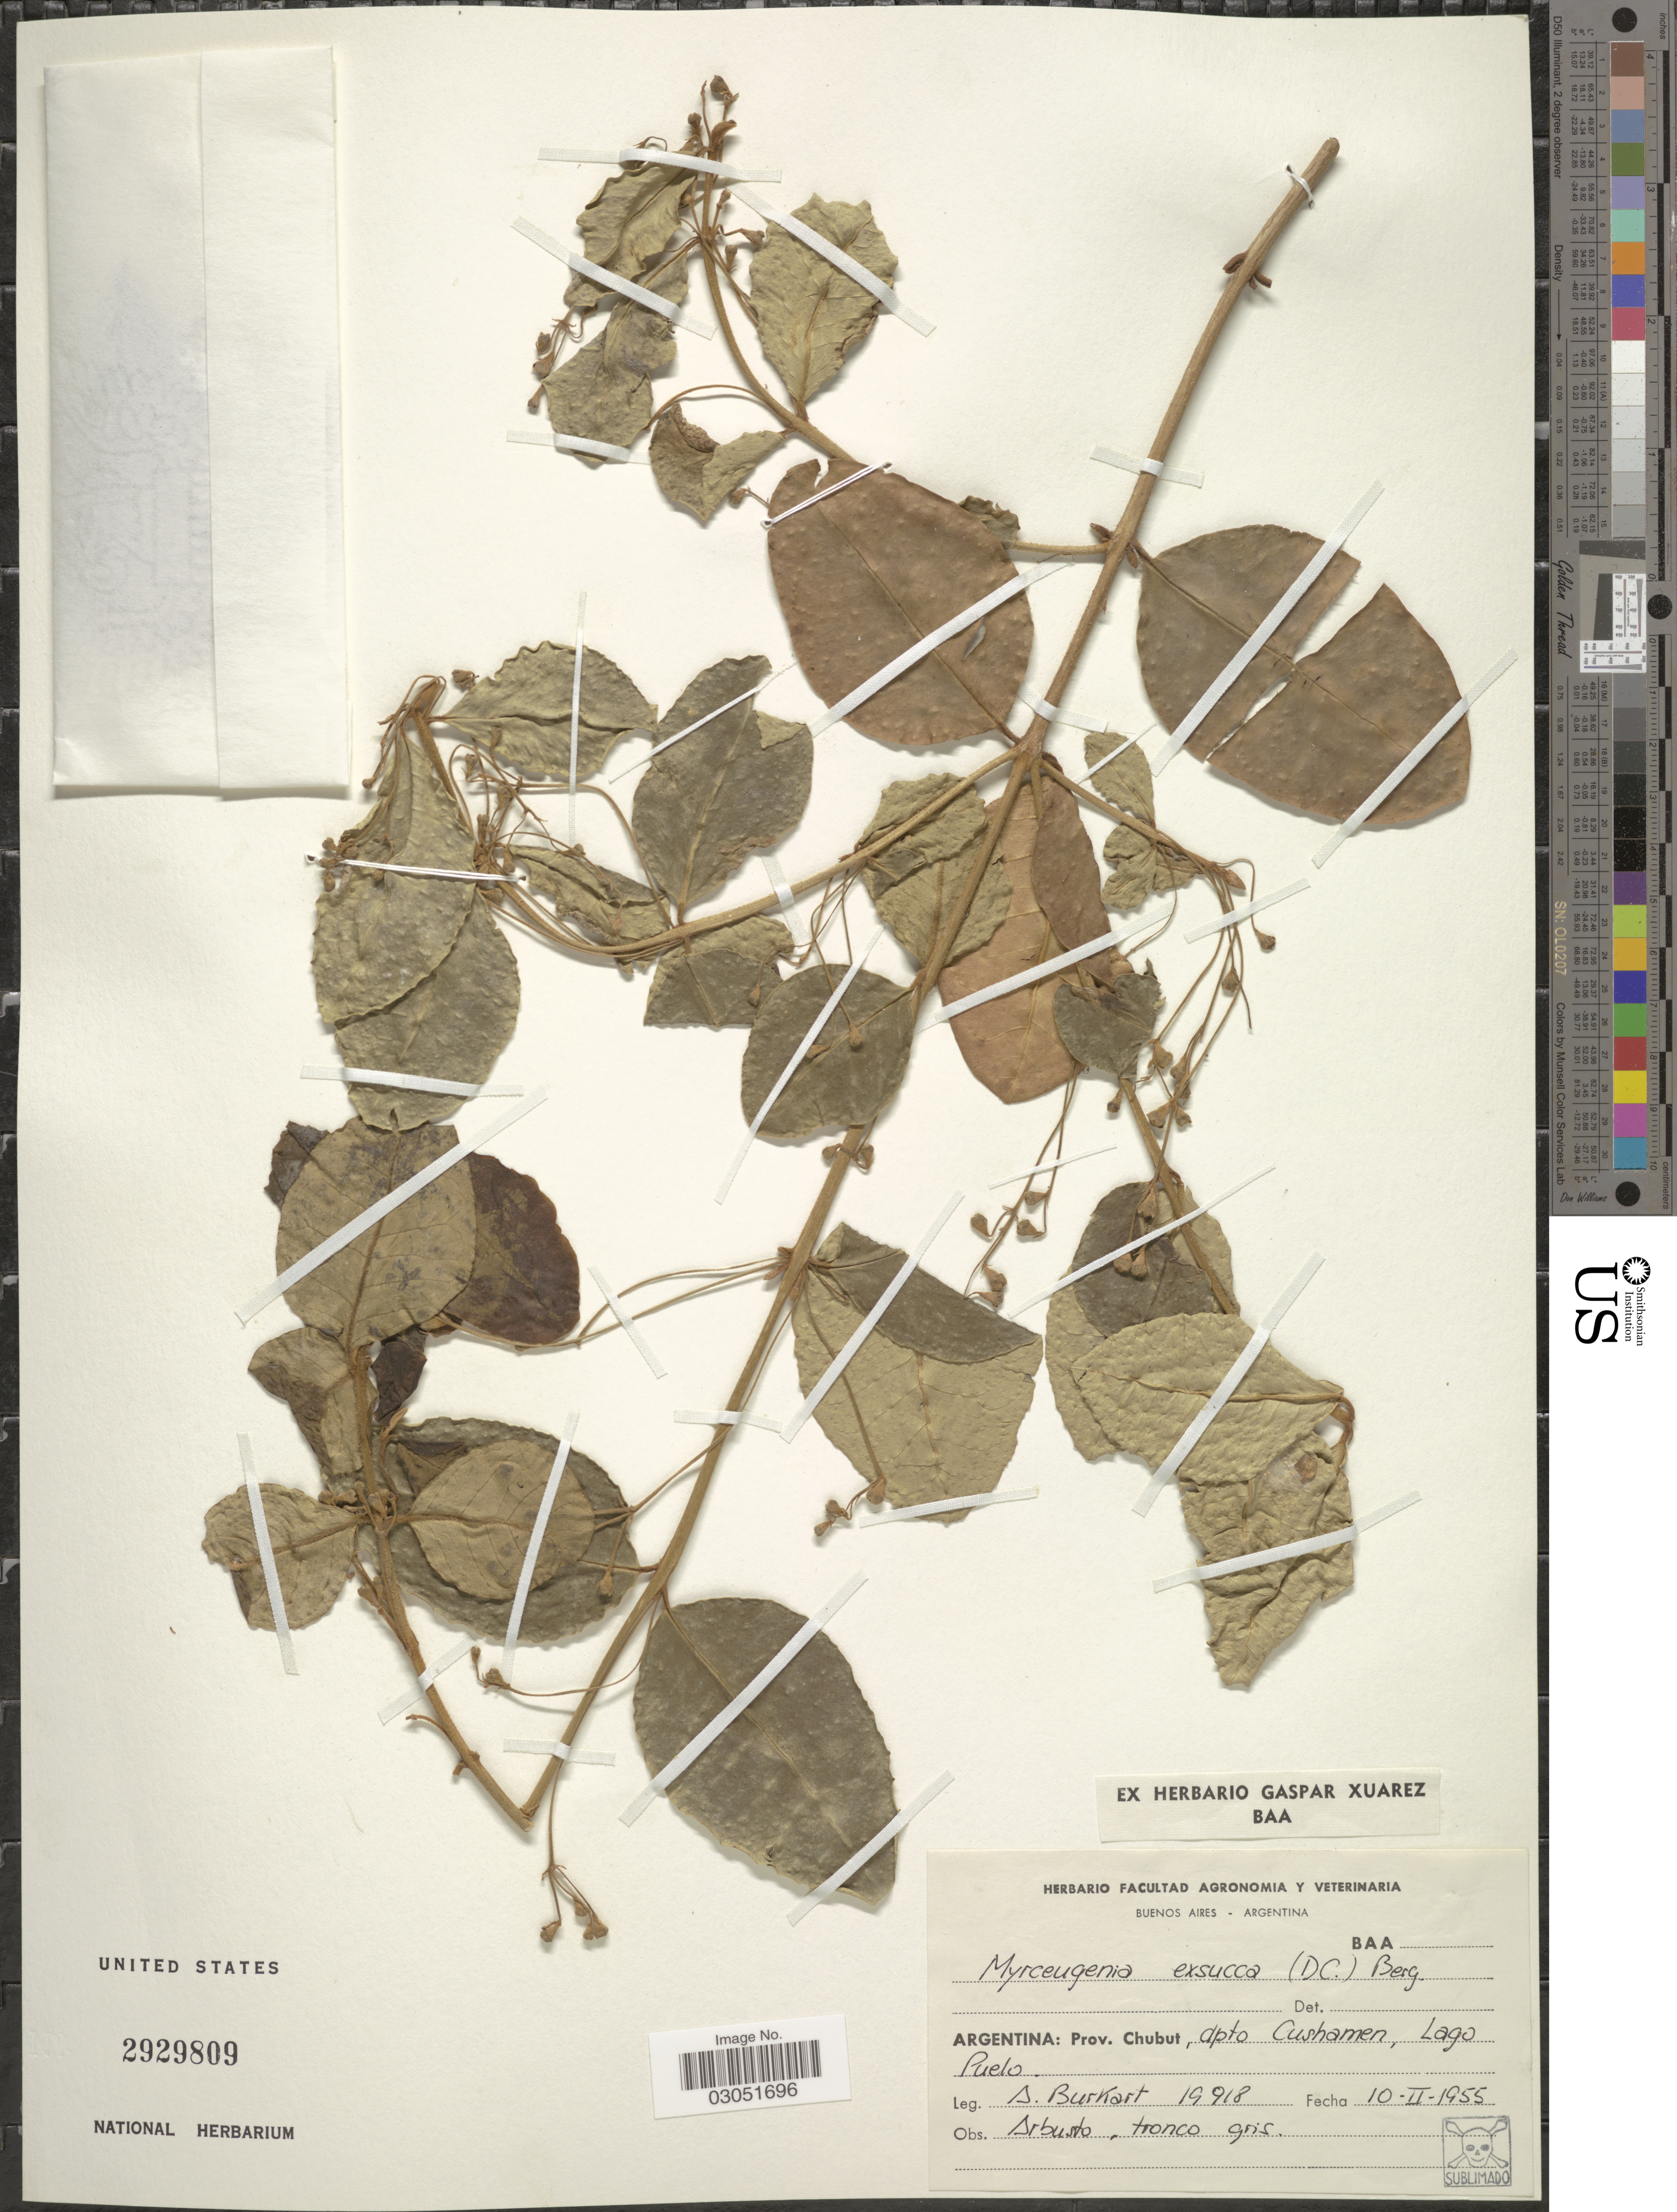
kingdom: Plantae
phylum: Tracheophyta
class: Magnoliopsida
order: Myrtales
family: Myrtaceae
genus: Myrceugenia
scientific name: Myrceugenia exsucca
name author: (DC.) O. Berg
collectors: A. E. Burkart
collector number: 19918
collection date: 1955-02-10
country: Argentina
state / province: Chubut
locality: Dpto. Cushamen, Lago Puelo.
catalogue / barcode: US 2929809